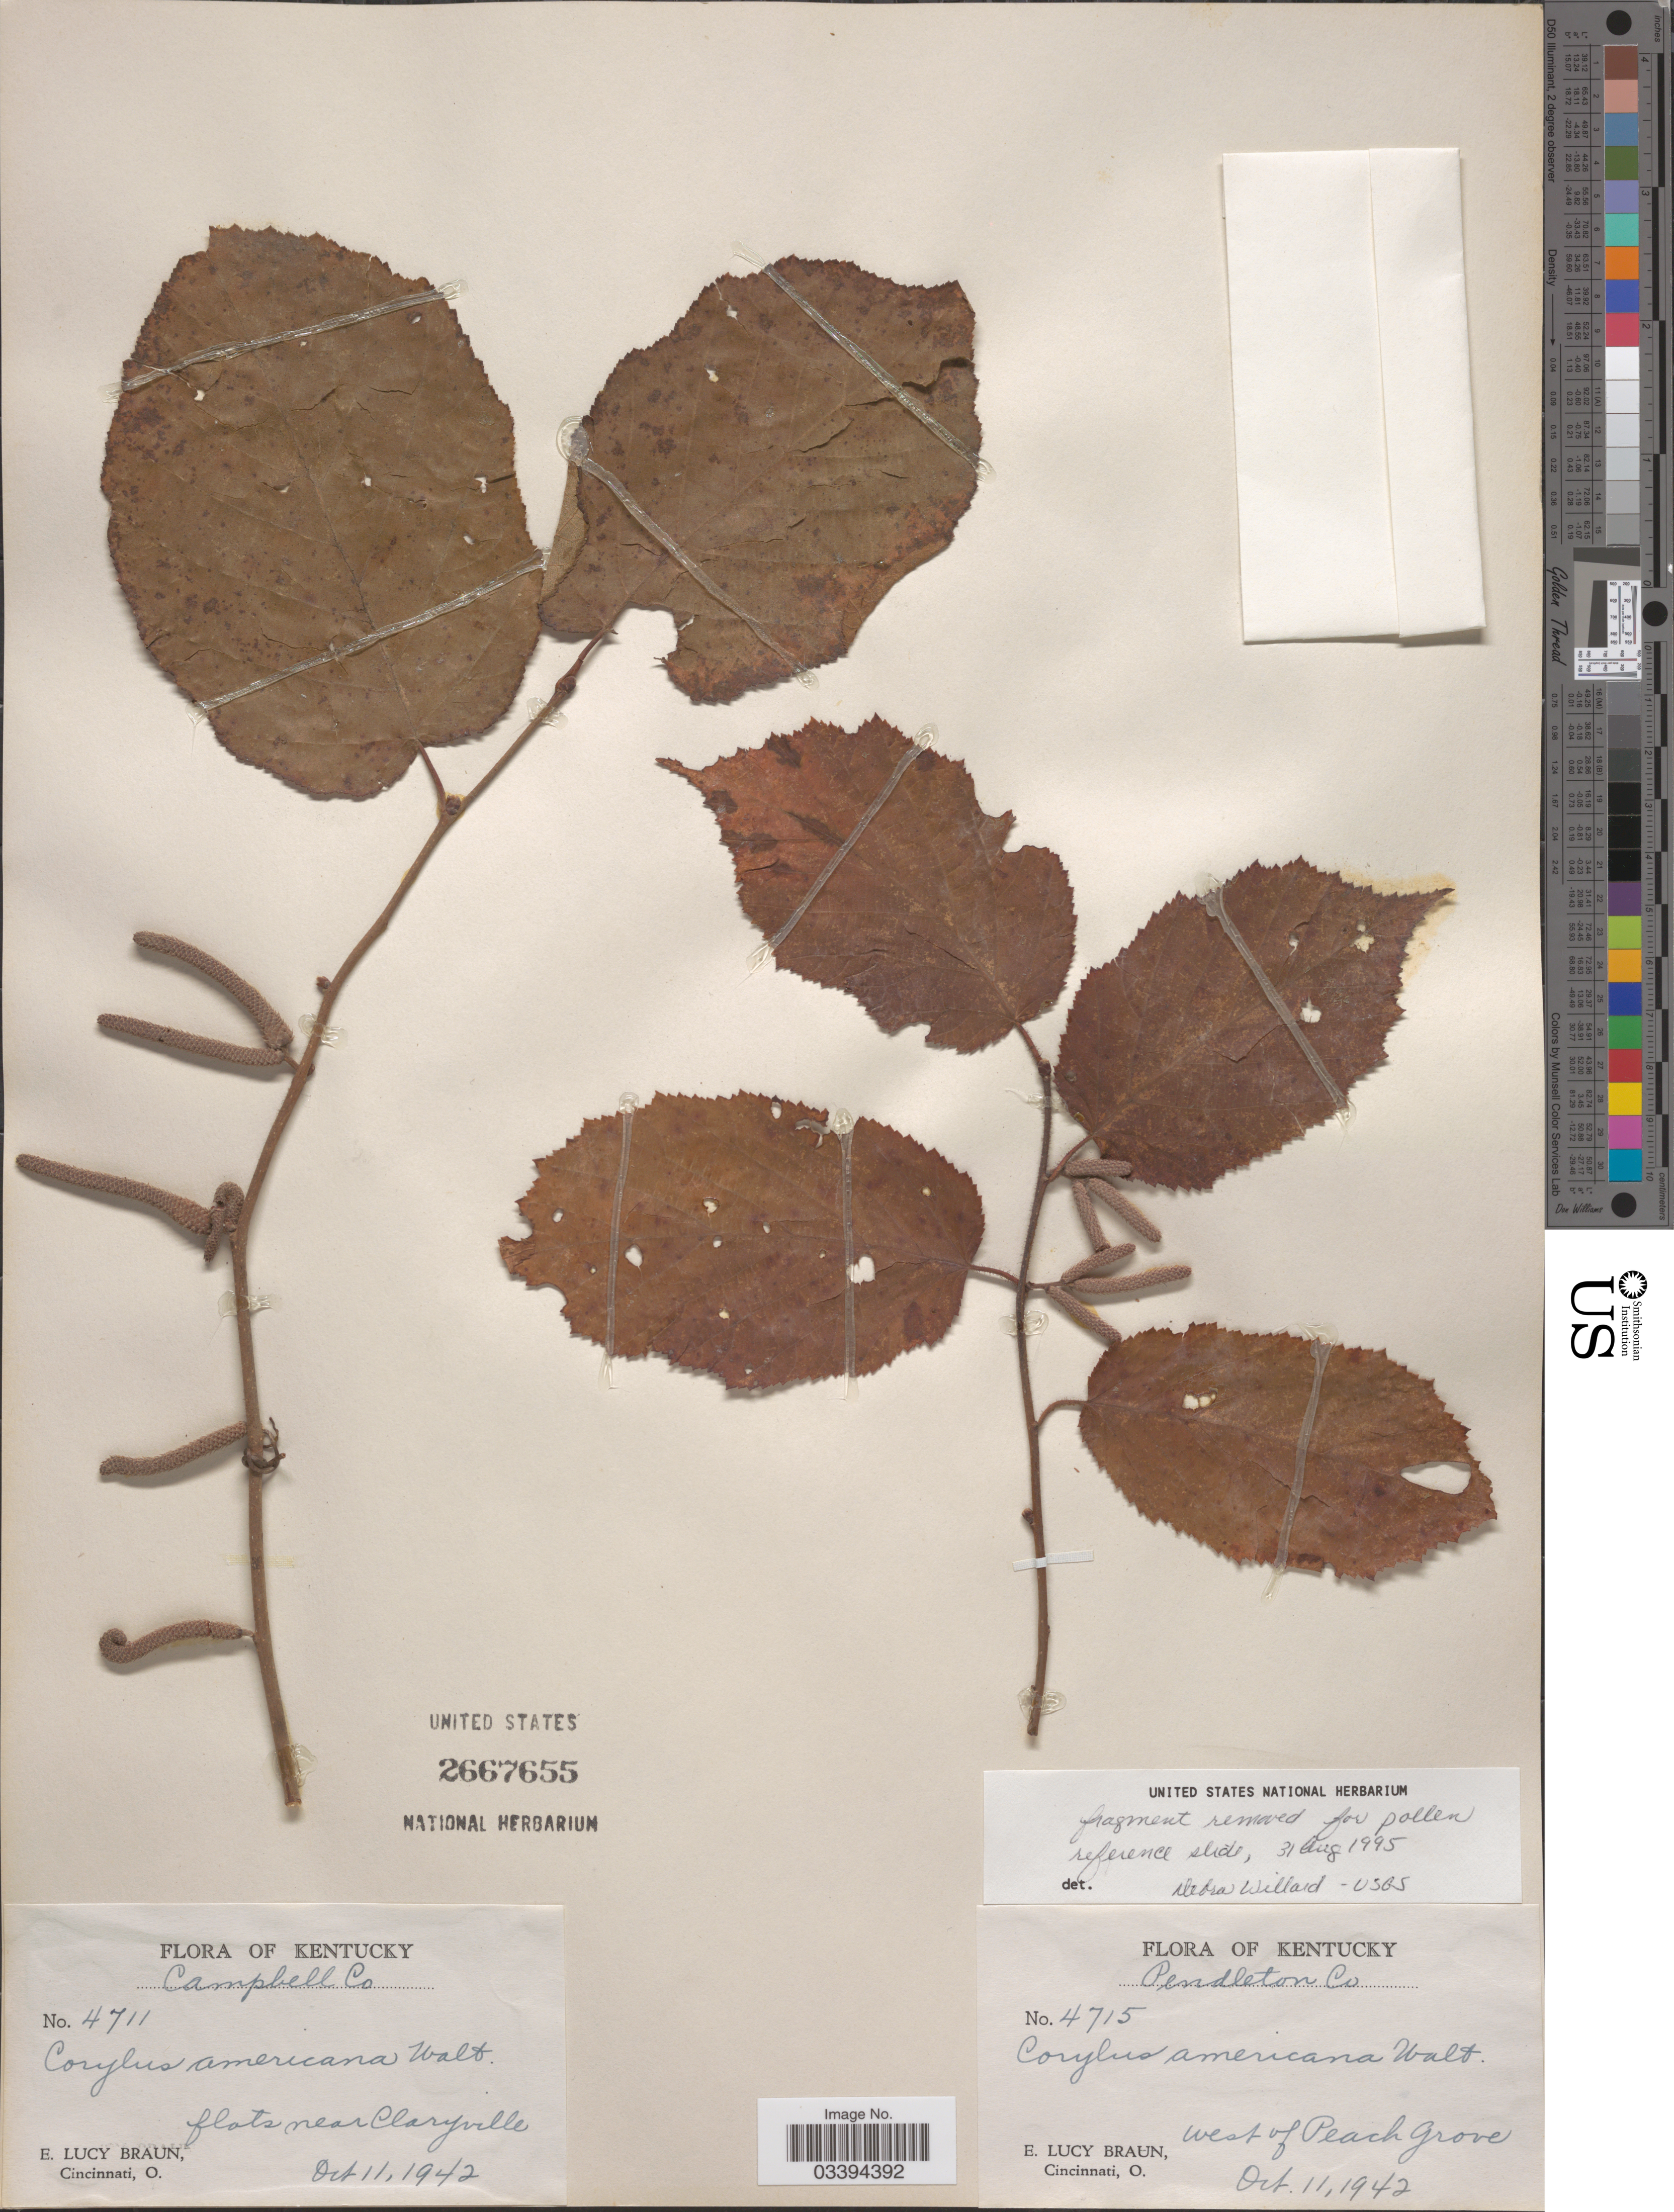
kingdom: Plantae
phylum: Tracheophyta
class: Magnoliopsida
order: Fagales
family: Betulaceae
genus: Corylus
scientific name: Corylus americana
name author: Walter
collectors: E. L. Braun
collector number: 4711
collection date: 1942-10-11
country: United States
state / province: Kentucky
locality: Campbell Co. Flats near Claryville.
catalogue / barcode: US 2667655